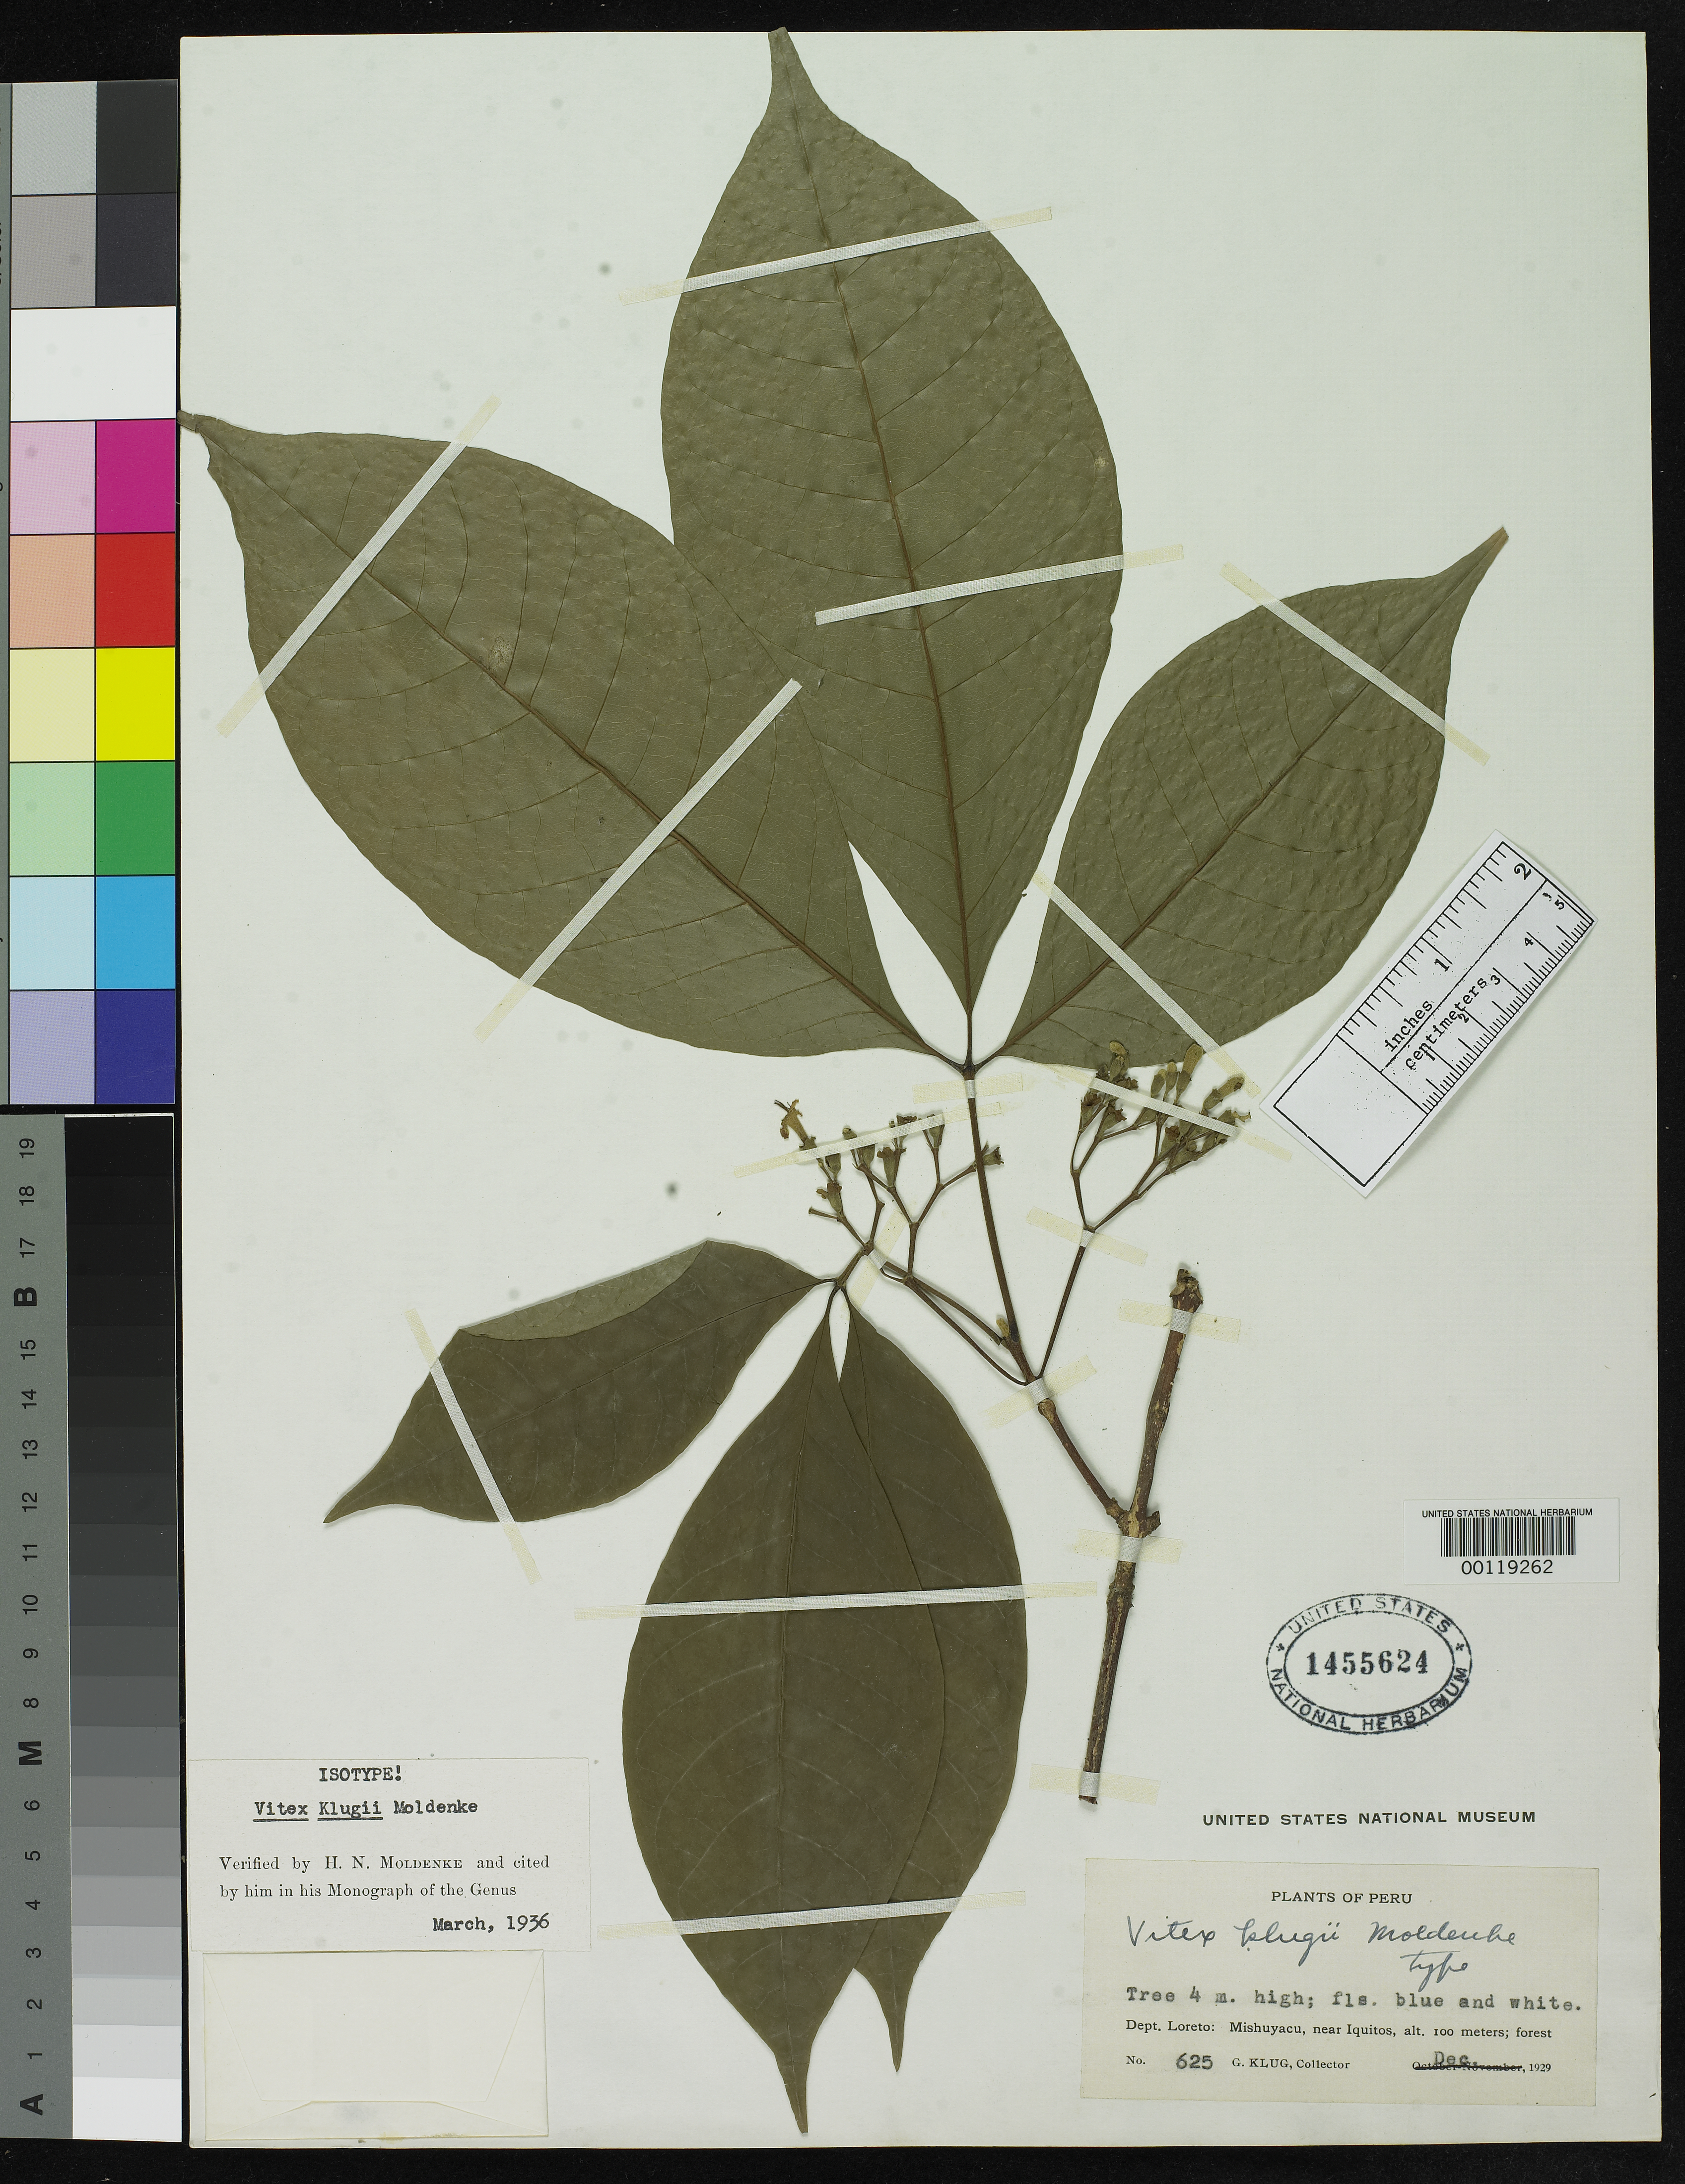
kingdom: Plantae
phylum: Tracheophyta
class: Magnoliopsida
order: Lamiales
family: Lamiaceae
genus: Vitex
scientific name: Vitex klugii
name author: Moldenke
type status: Isotype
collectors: G. Klug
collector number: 625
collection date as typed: Dec 1929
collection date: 1929-12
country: Peru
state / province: Loreto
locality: Mishuyacu, near Iquitos.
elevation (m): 100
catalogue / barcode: US 1455624